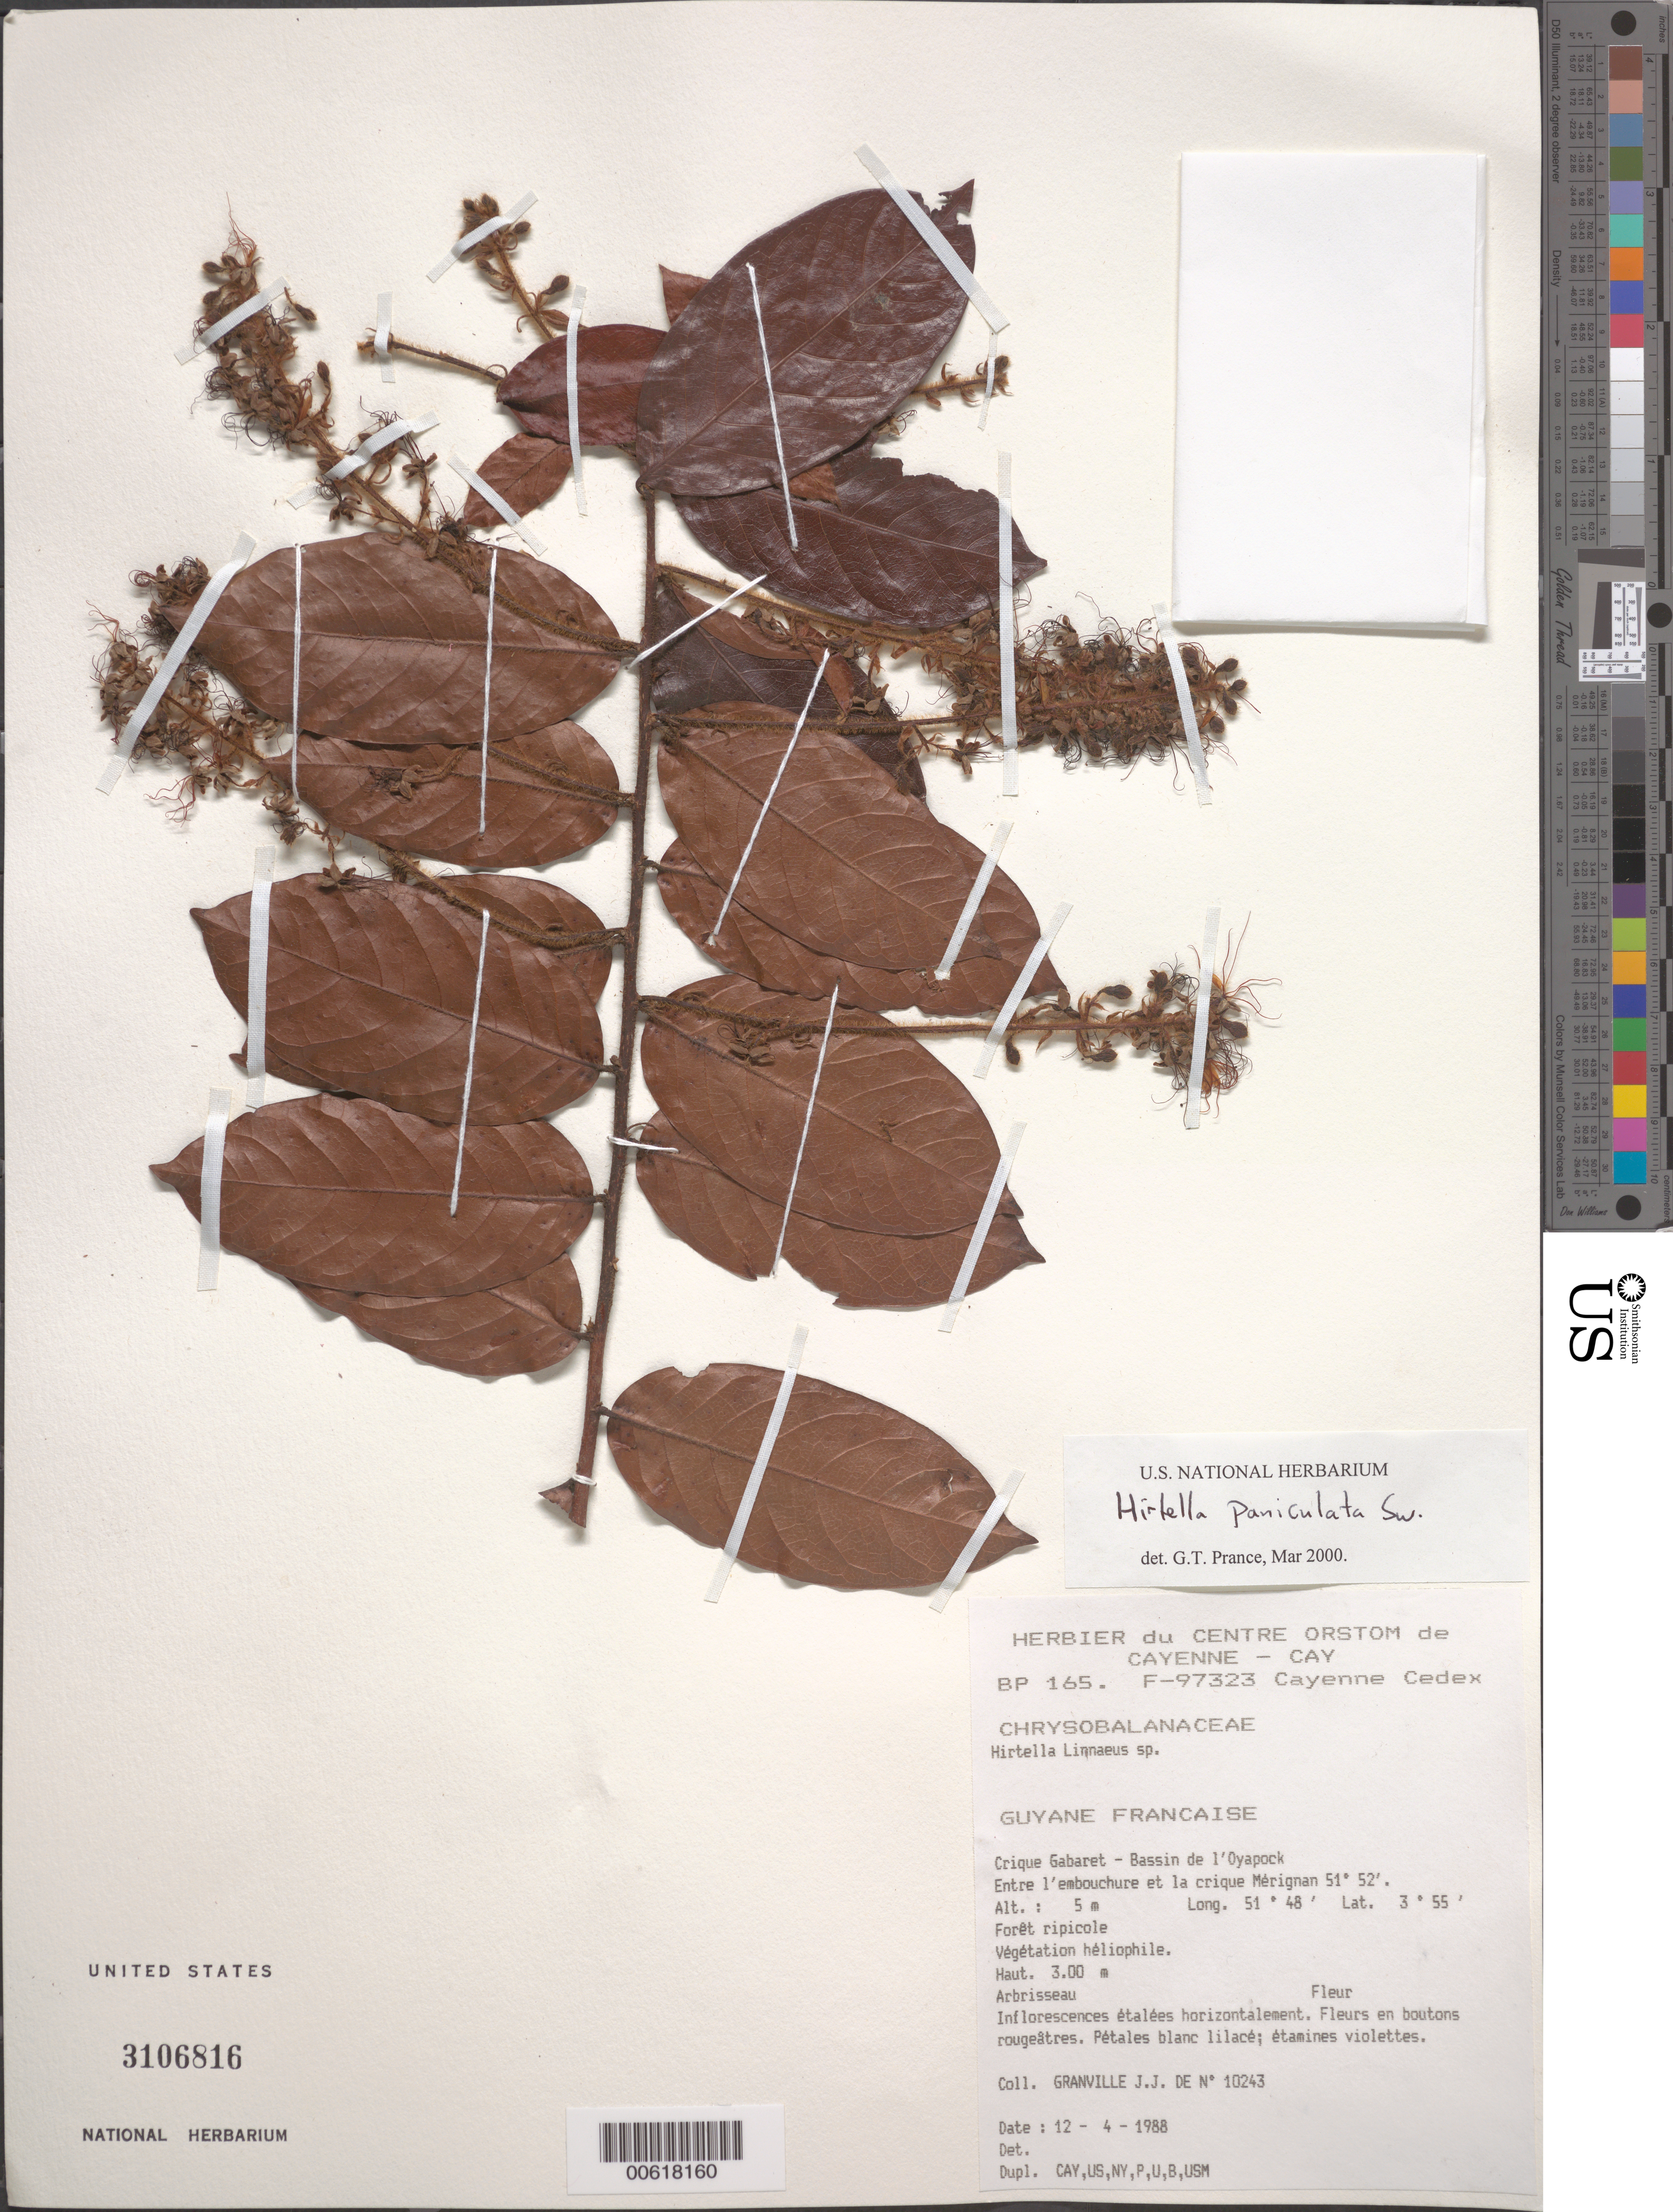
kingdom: Plantae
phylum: Tracheophyta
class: Magnoliopsida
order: Malpighiales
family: Chrysobalanaceae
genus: Hirtella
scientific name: Hirtella paniculata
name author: Sw.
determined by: Prance, G. T.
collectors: J.-J. de Granville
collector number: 10243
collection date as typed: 12-Apr-88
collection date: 1988-04-12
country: French Guiana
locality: Crique Gabaret, Bassin de l'Oyapock; entre l'embouchure et la crique Merignan 51º52'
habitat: Forêt ripicole. Vegetation héliophile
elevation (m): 5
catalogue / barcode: US 3106816